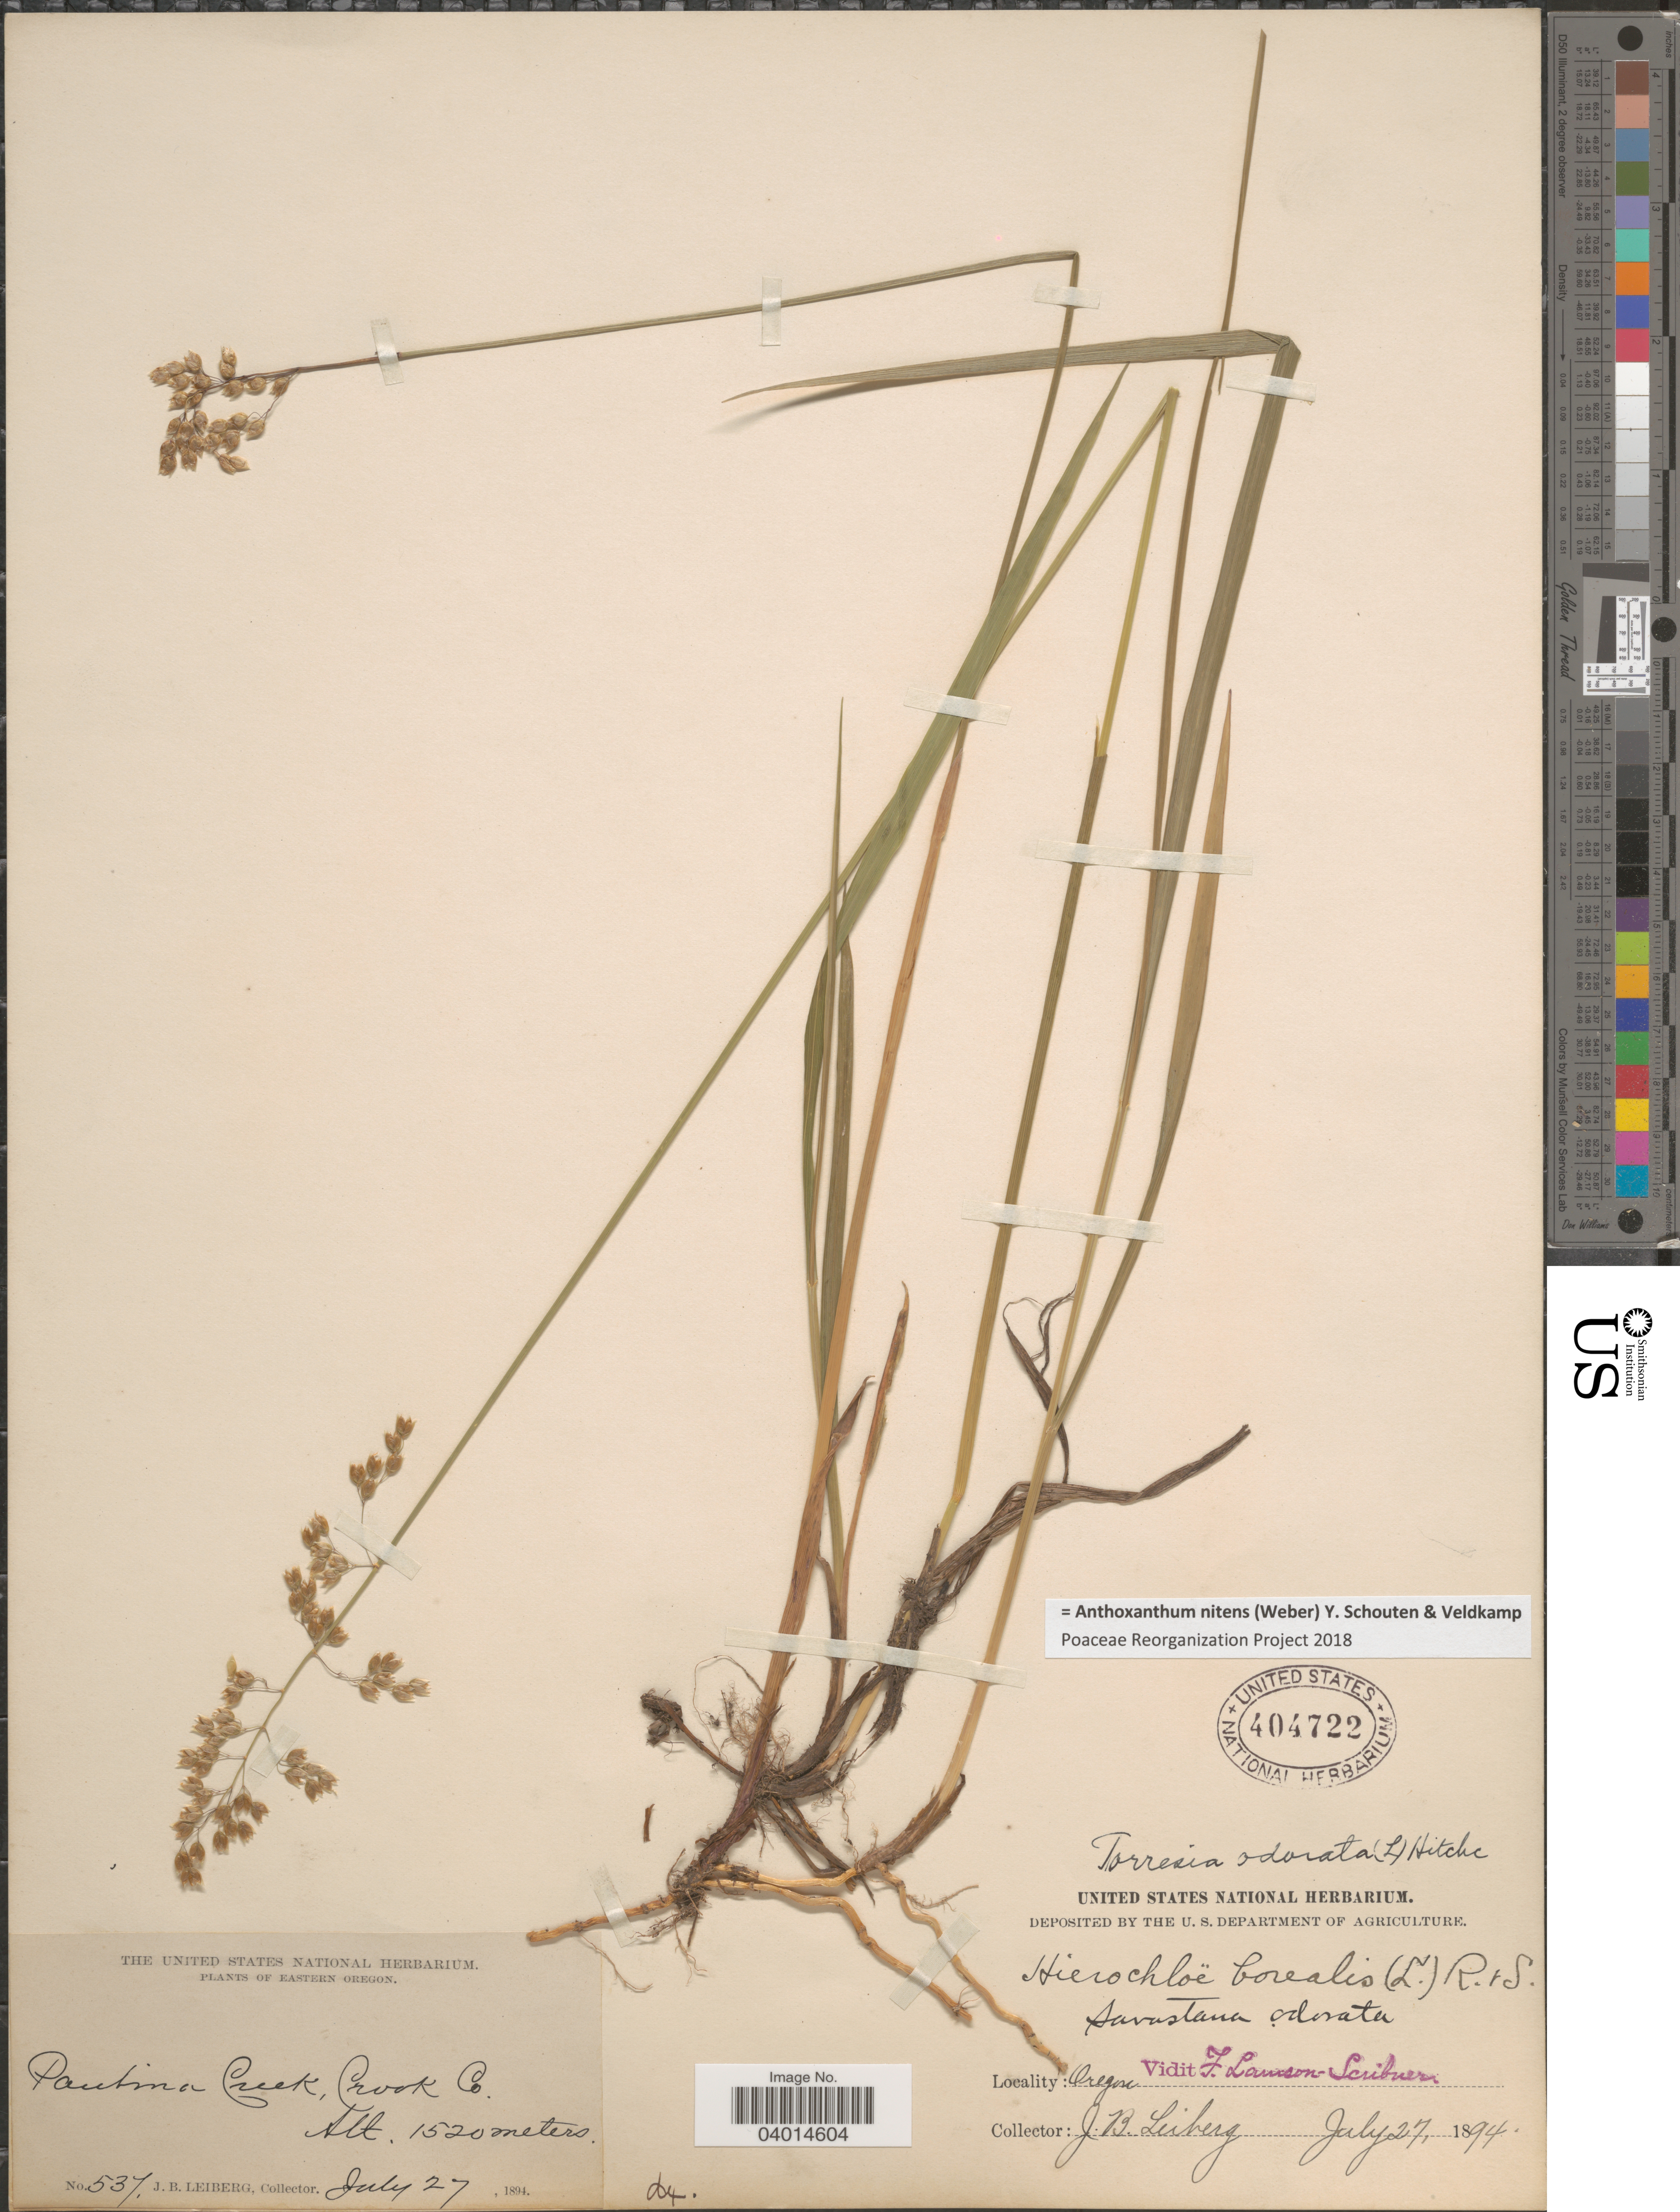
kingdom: Plantae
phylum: Tracheophyta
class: Liliopsida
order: Poales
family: Poaceae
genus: Anthoxanthum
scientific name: Anthoxanthum nitens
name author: (G.H. Weber) R.T.A. Schouten & Veldkamp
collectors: J. B. Leiberg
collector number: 537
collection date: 1894-07-27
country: United States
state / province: Oregon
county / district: Crook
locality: Eastern Oregon. Pailina Creek, Crook Co.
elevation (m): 1520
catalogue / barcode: US 404722